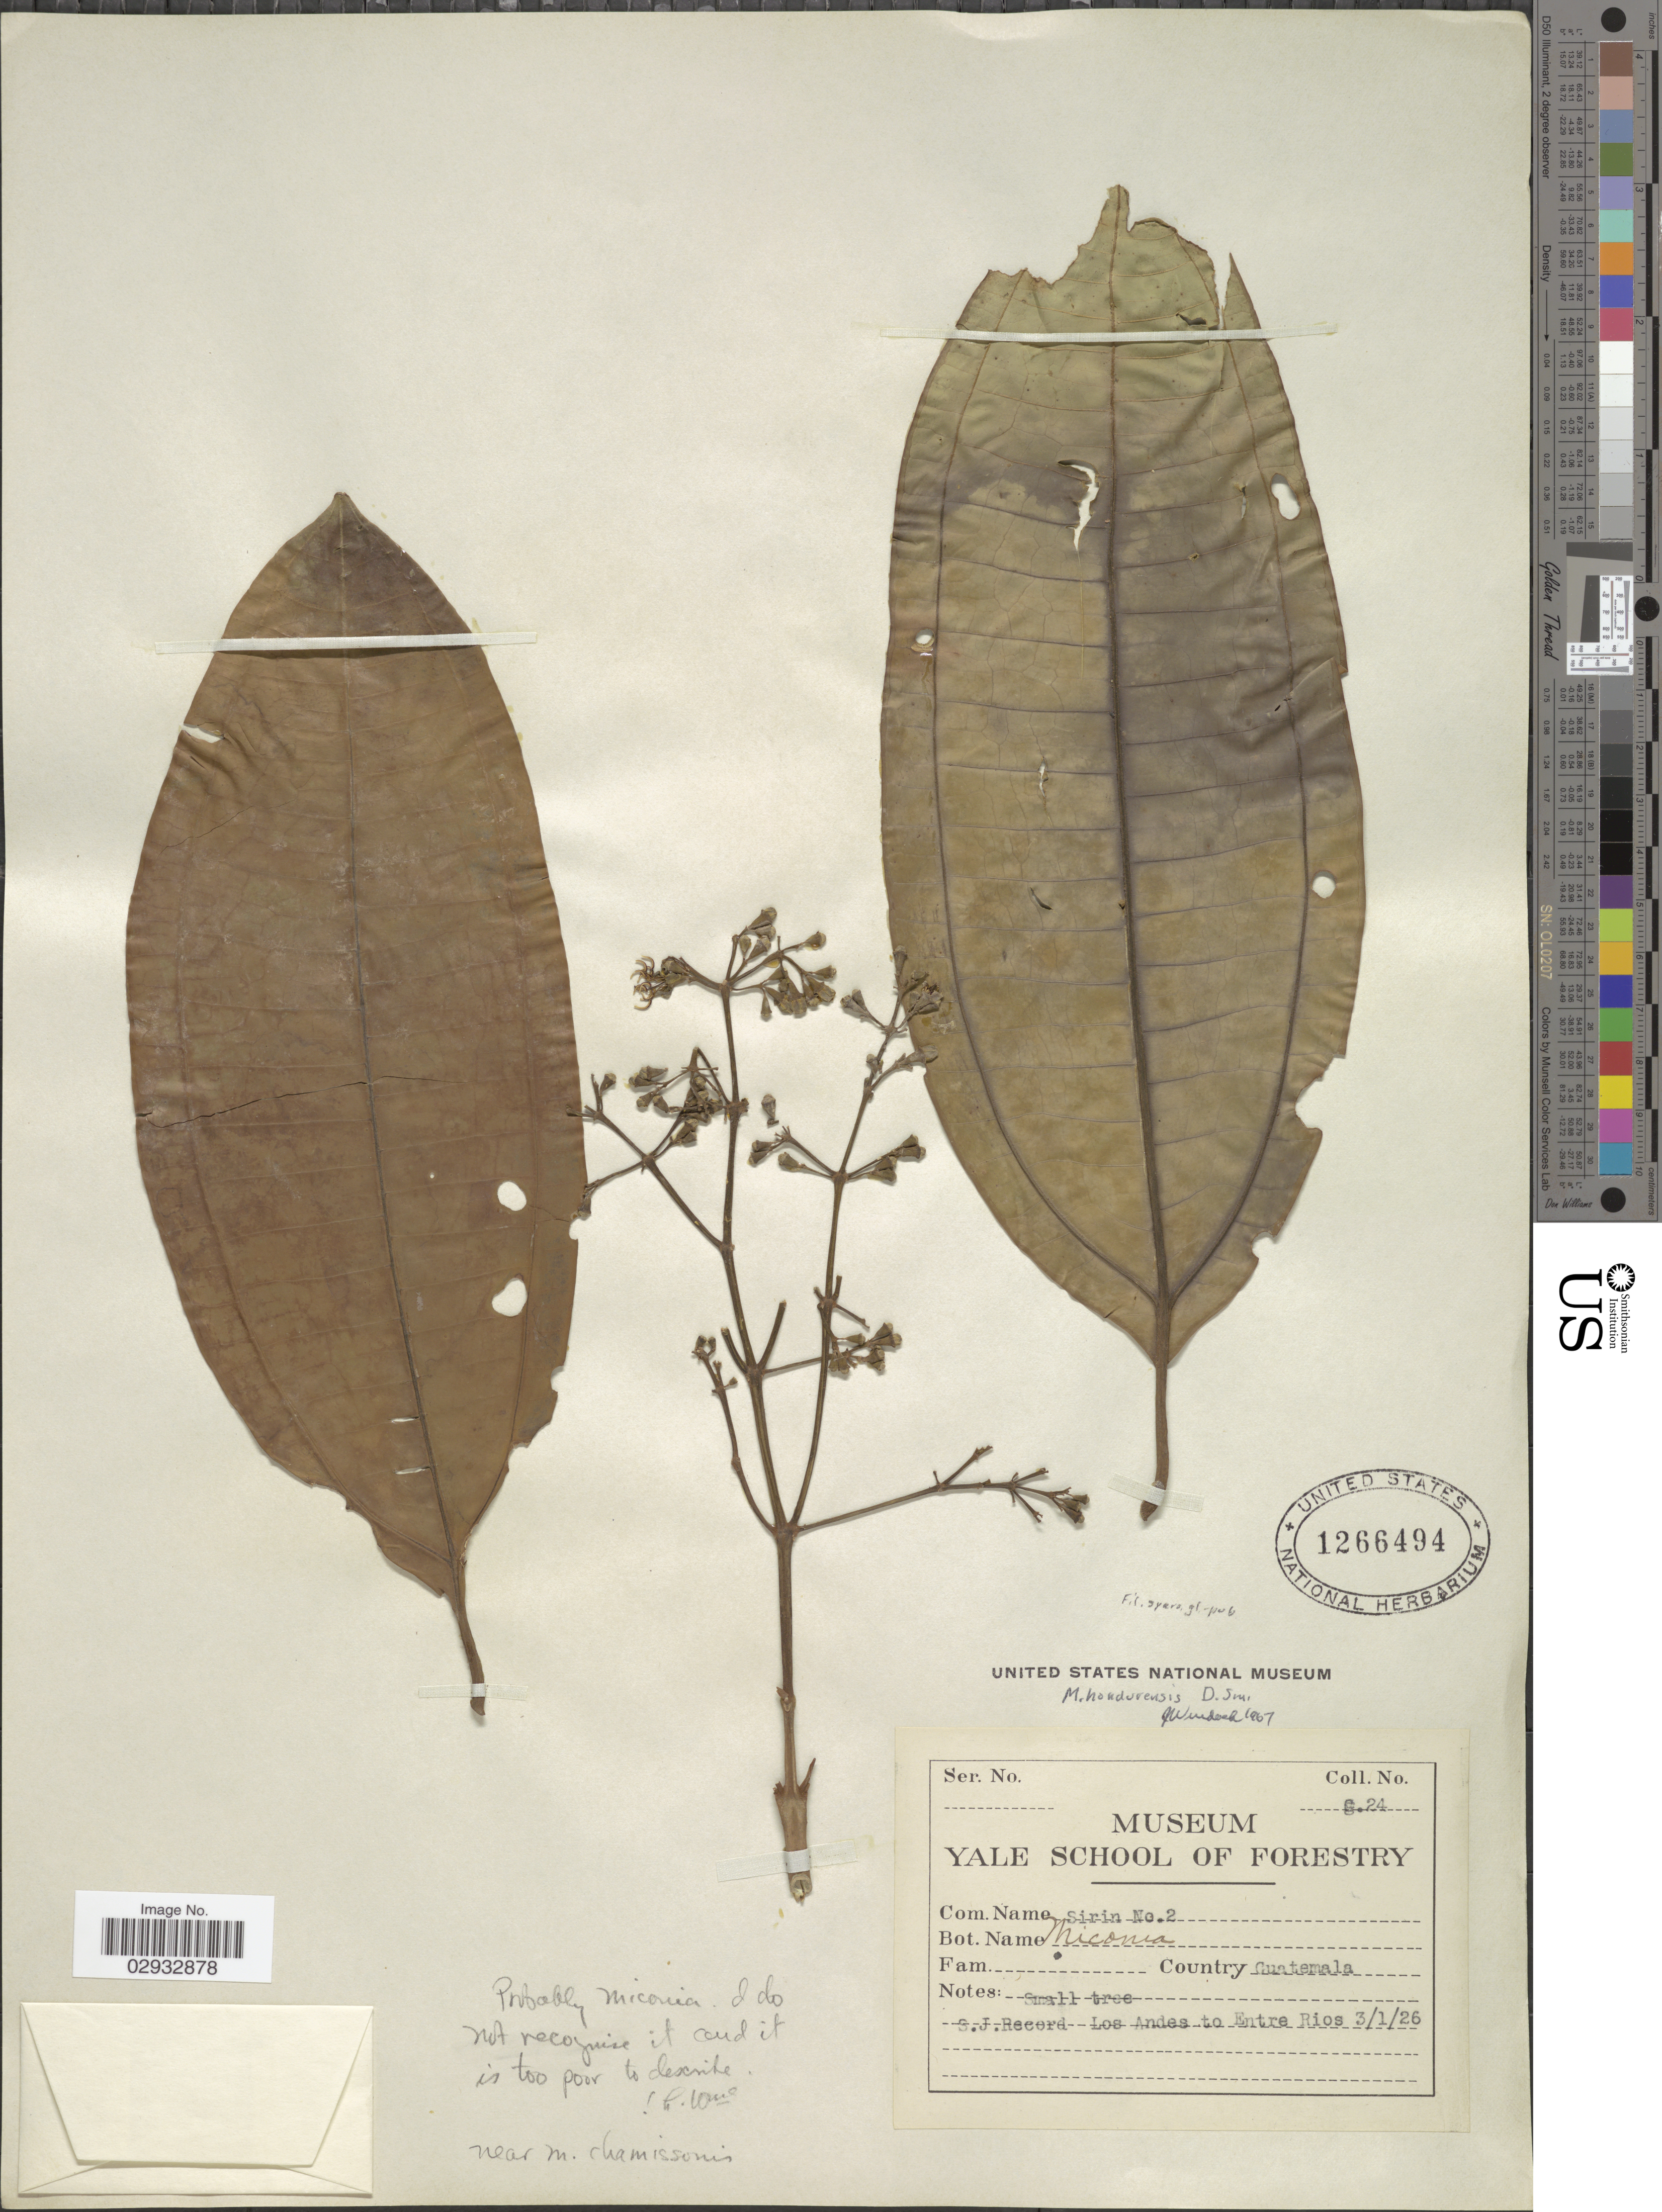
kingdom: Plantae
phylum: Tracheophyta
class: Magnoliopsida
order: Myrtales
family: Melastomataceae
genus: Miconia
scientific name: Miconia hondurensis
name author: Donn. Sm.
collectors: S. J. Record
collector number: S.24*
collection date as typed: Transcribed d/m/y: 3/1/26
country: Guatemala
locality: Los Andes to Entre Rios.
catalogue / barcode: US 1266494